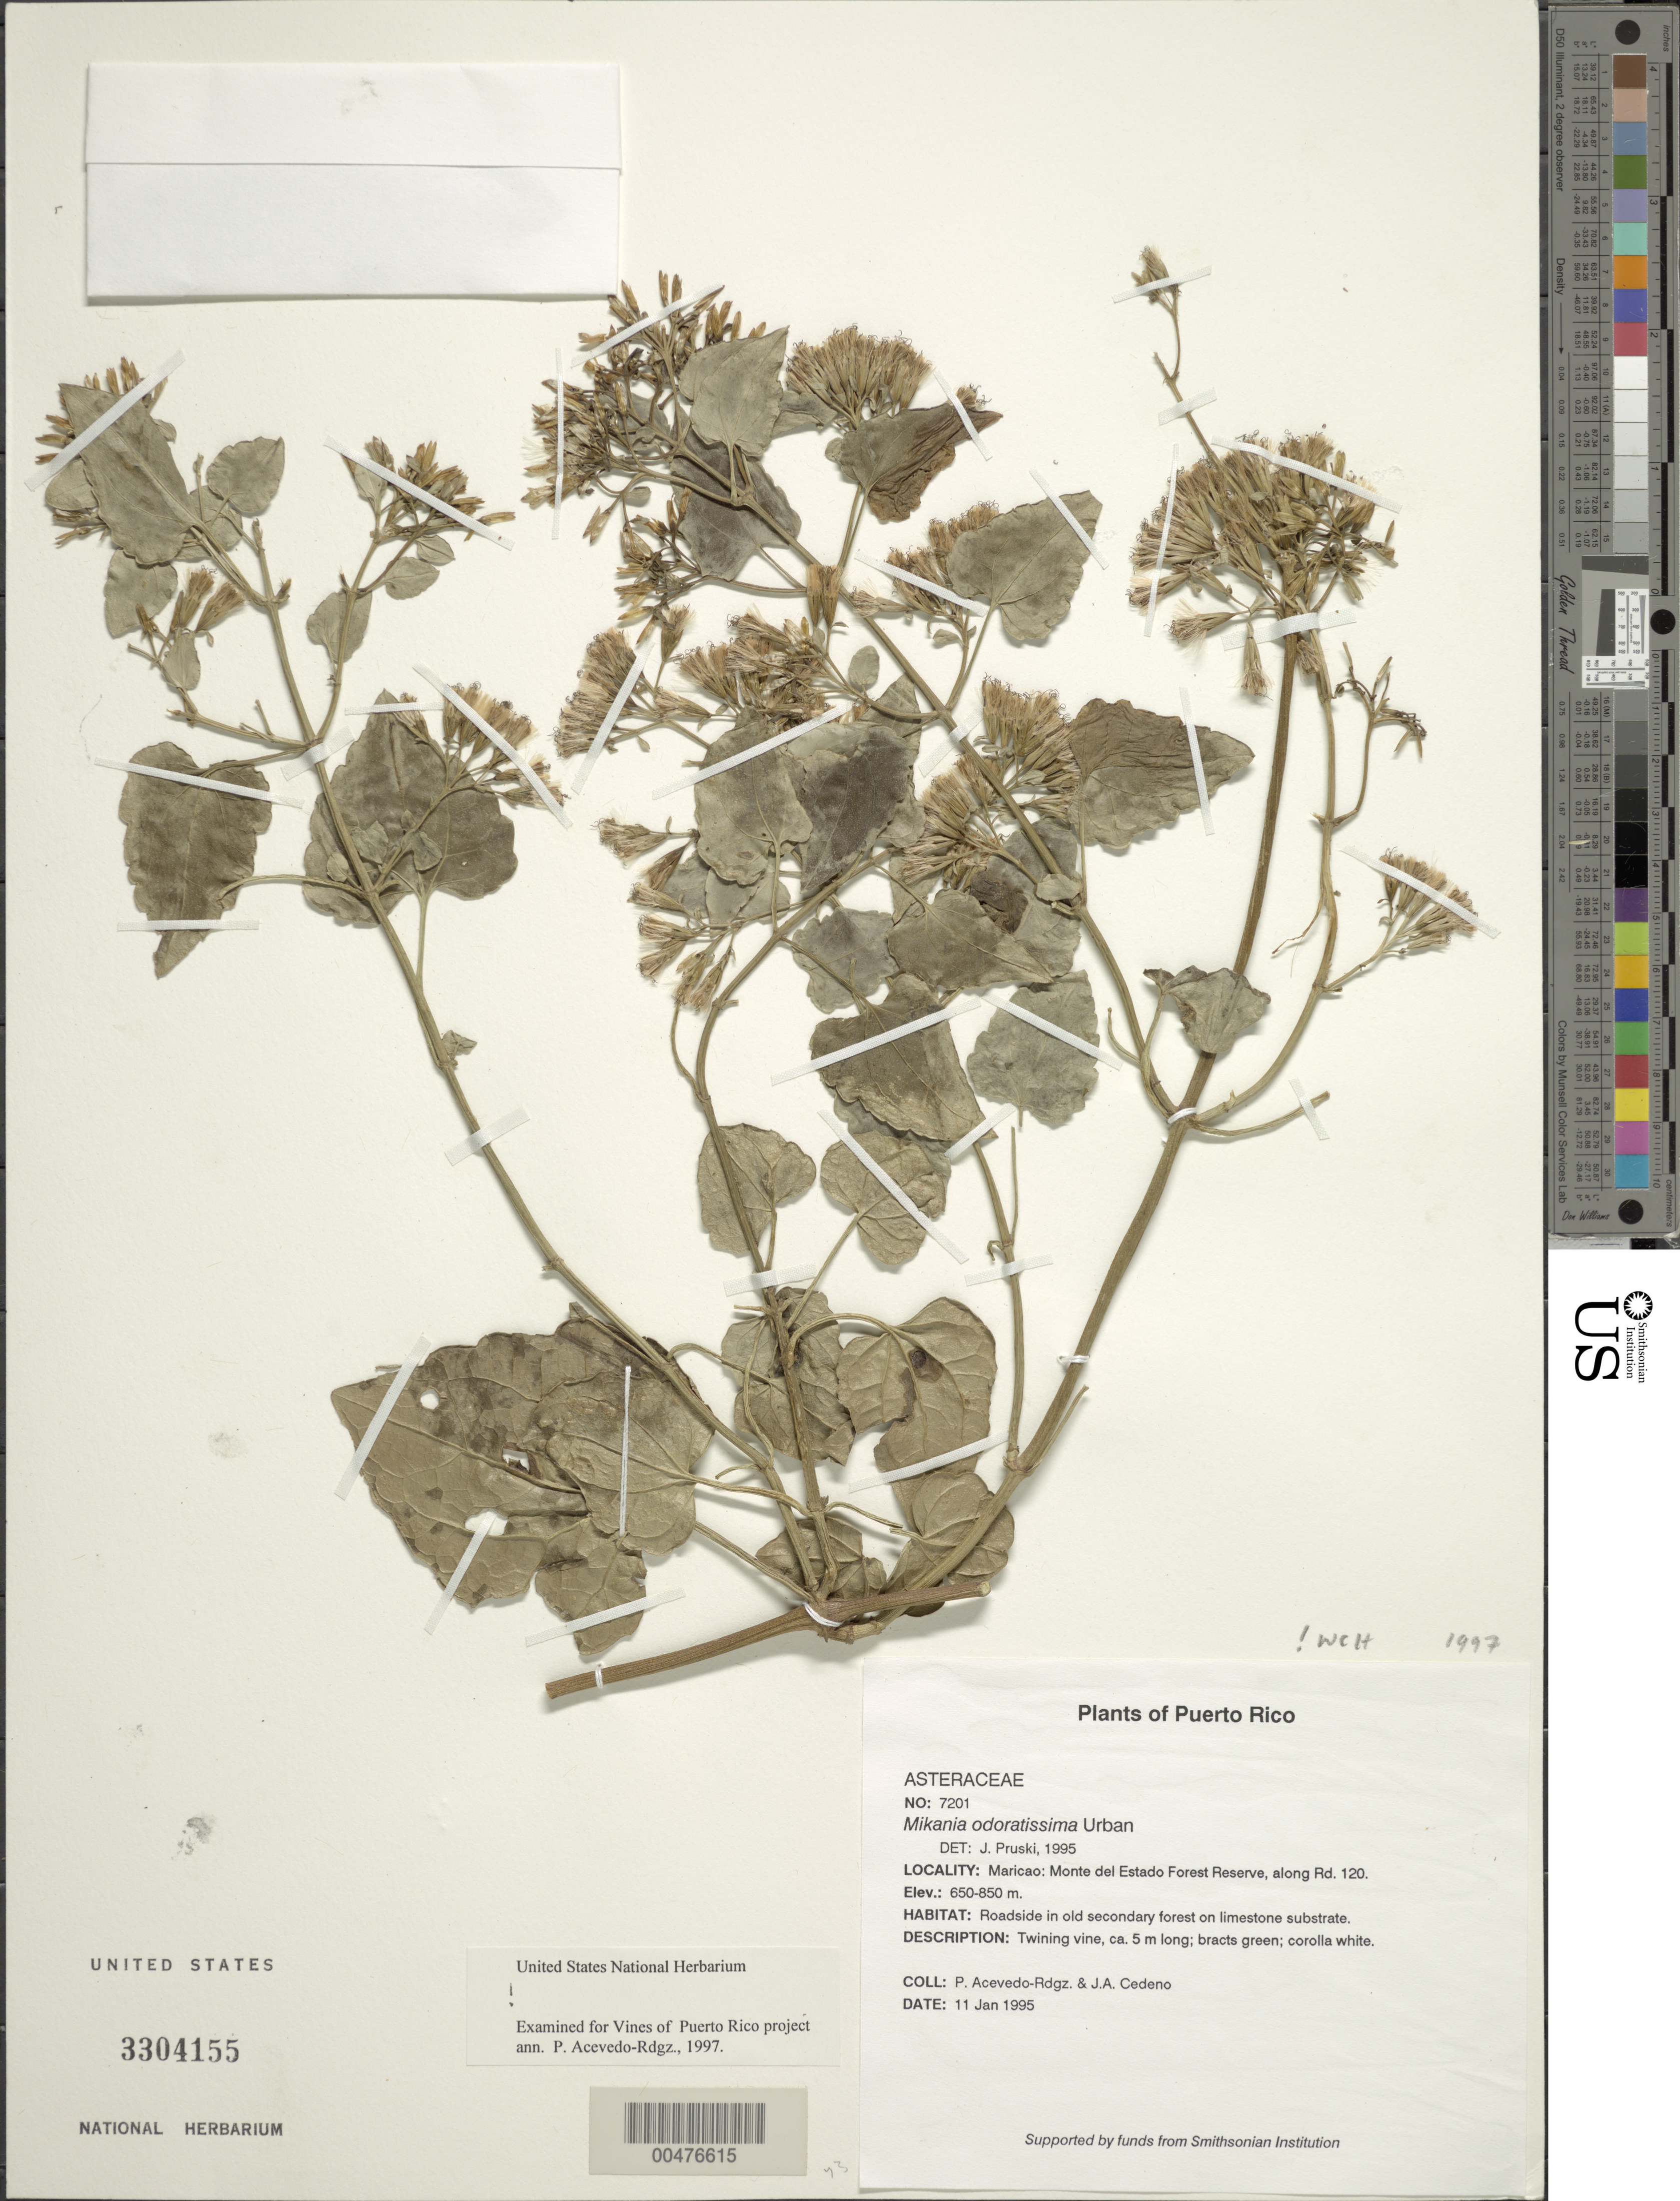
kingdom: Plantae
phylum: Tracheophyta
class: Magnoliopsida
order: Asterales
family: Asteraceae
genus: Mikania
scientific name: Mikania odoratissima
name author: Urb.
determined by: Pruski, J. F.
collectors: P. Acevedo-Rodr. & J. A. Cedeño M.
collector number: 7201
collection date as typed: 11 Jan 1995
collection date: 1995-01-11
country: Puerto Rico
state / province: Maricao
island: Puerto Rico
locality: Maricao: Monte del Estado Forest Reserve, along Rd. 120.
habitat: Roadside in old secondary forest on limestone substrate.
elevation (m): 650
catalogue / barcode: US 3304155